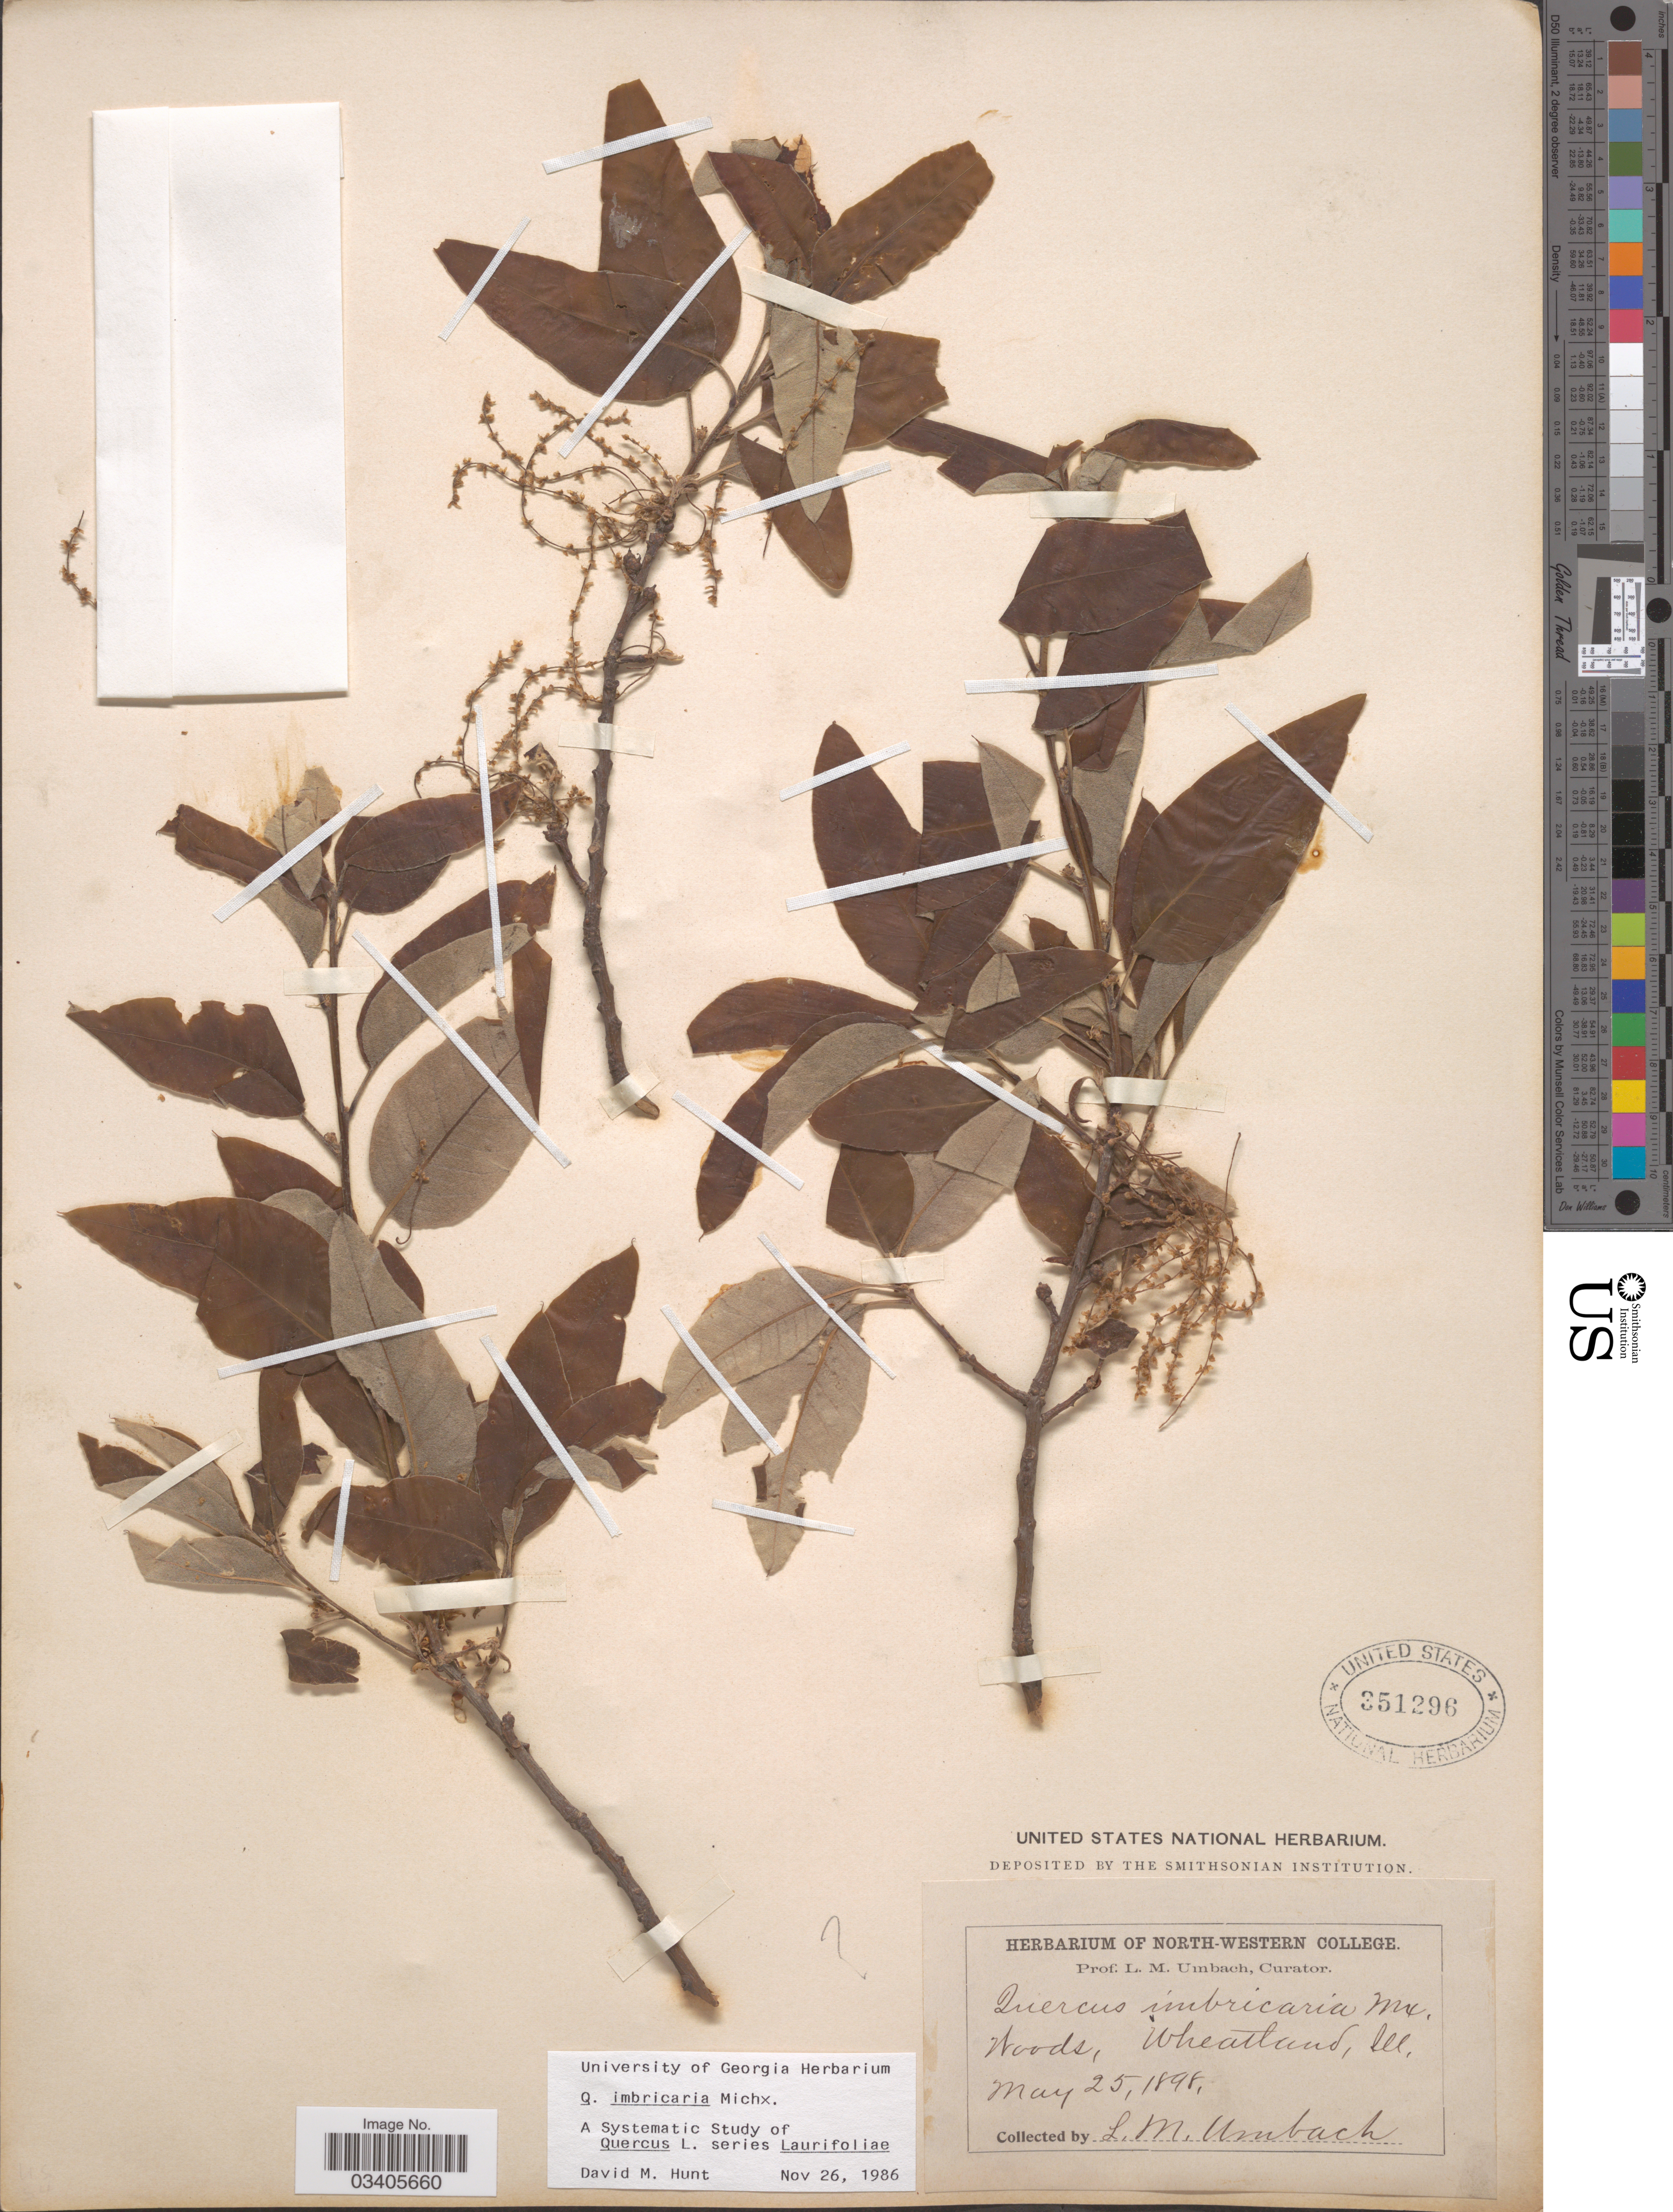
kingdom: Plantae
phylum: Tracheophyta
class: Magnoliopsida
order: Fagales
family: Fagaceae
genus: Quercus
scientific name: Quercus imbricaria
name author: Michx.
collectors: L. M. Umbach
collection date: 1898-05-25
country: United States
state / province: Illinois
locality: Woods, Wheatland.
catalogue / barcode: US 351296